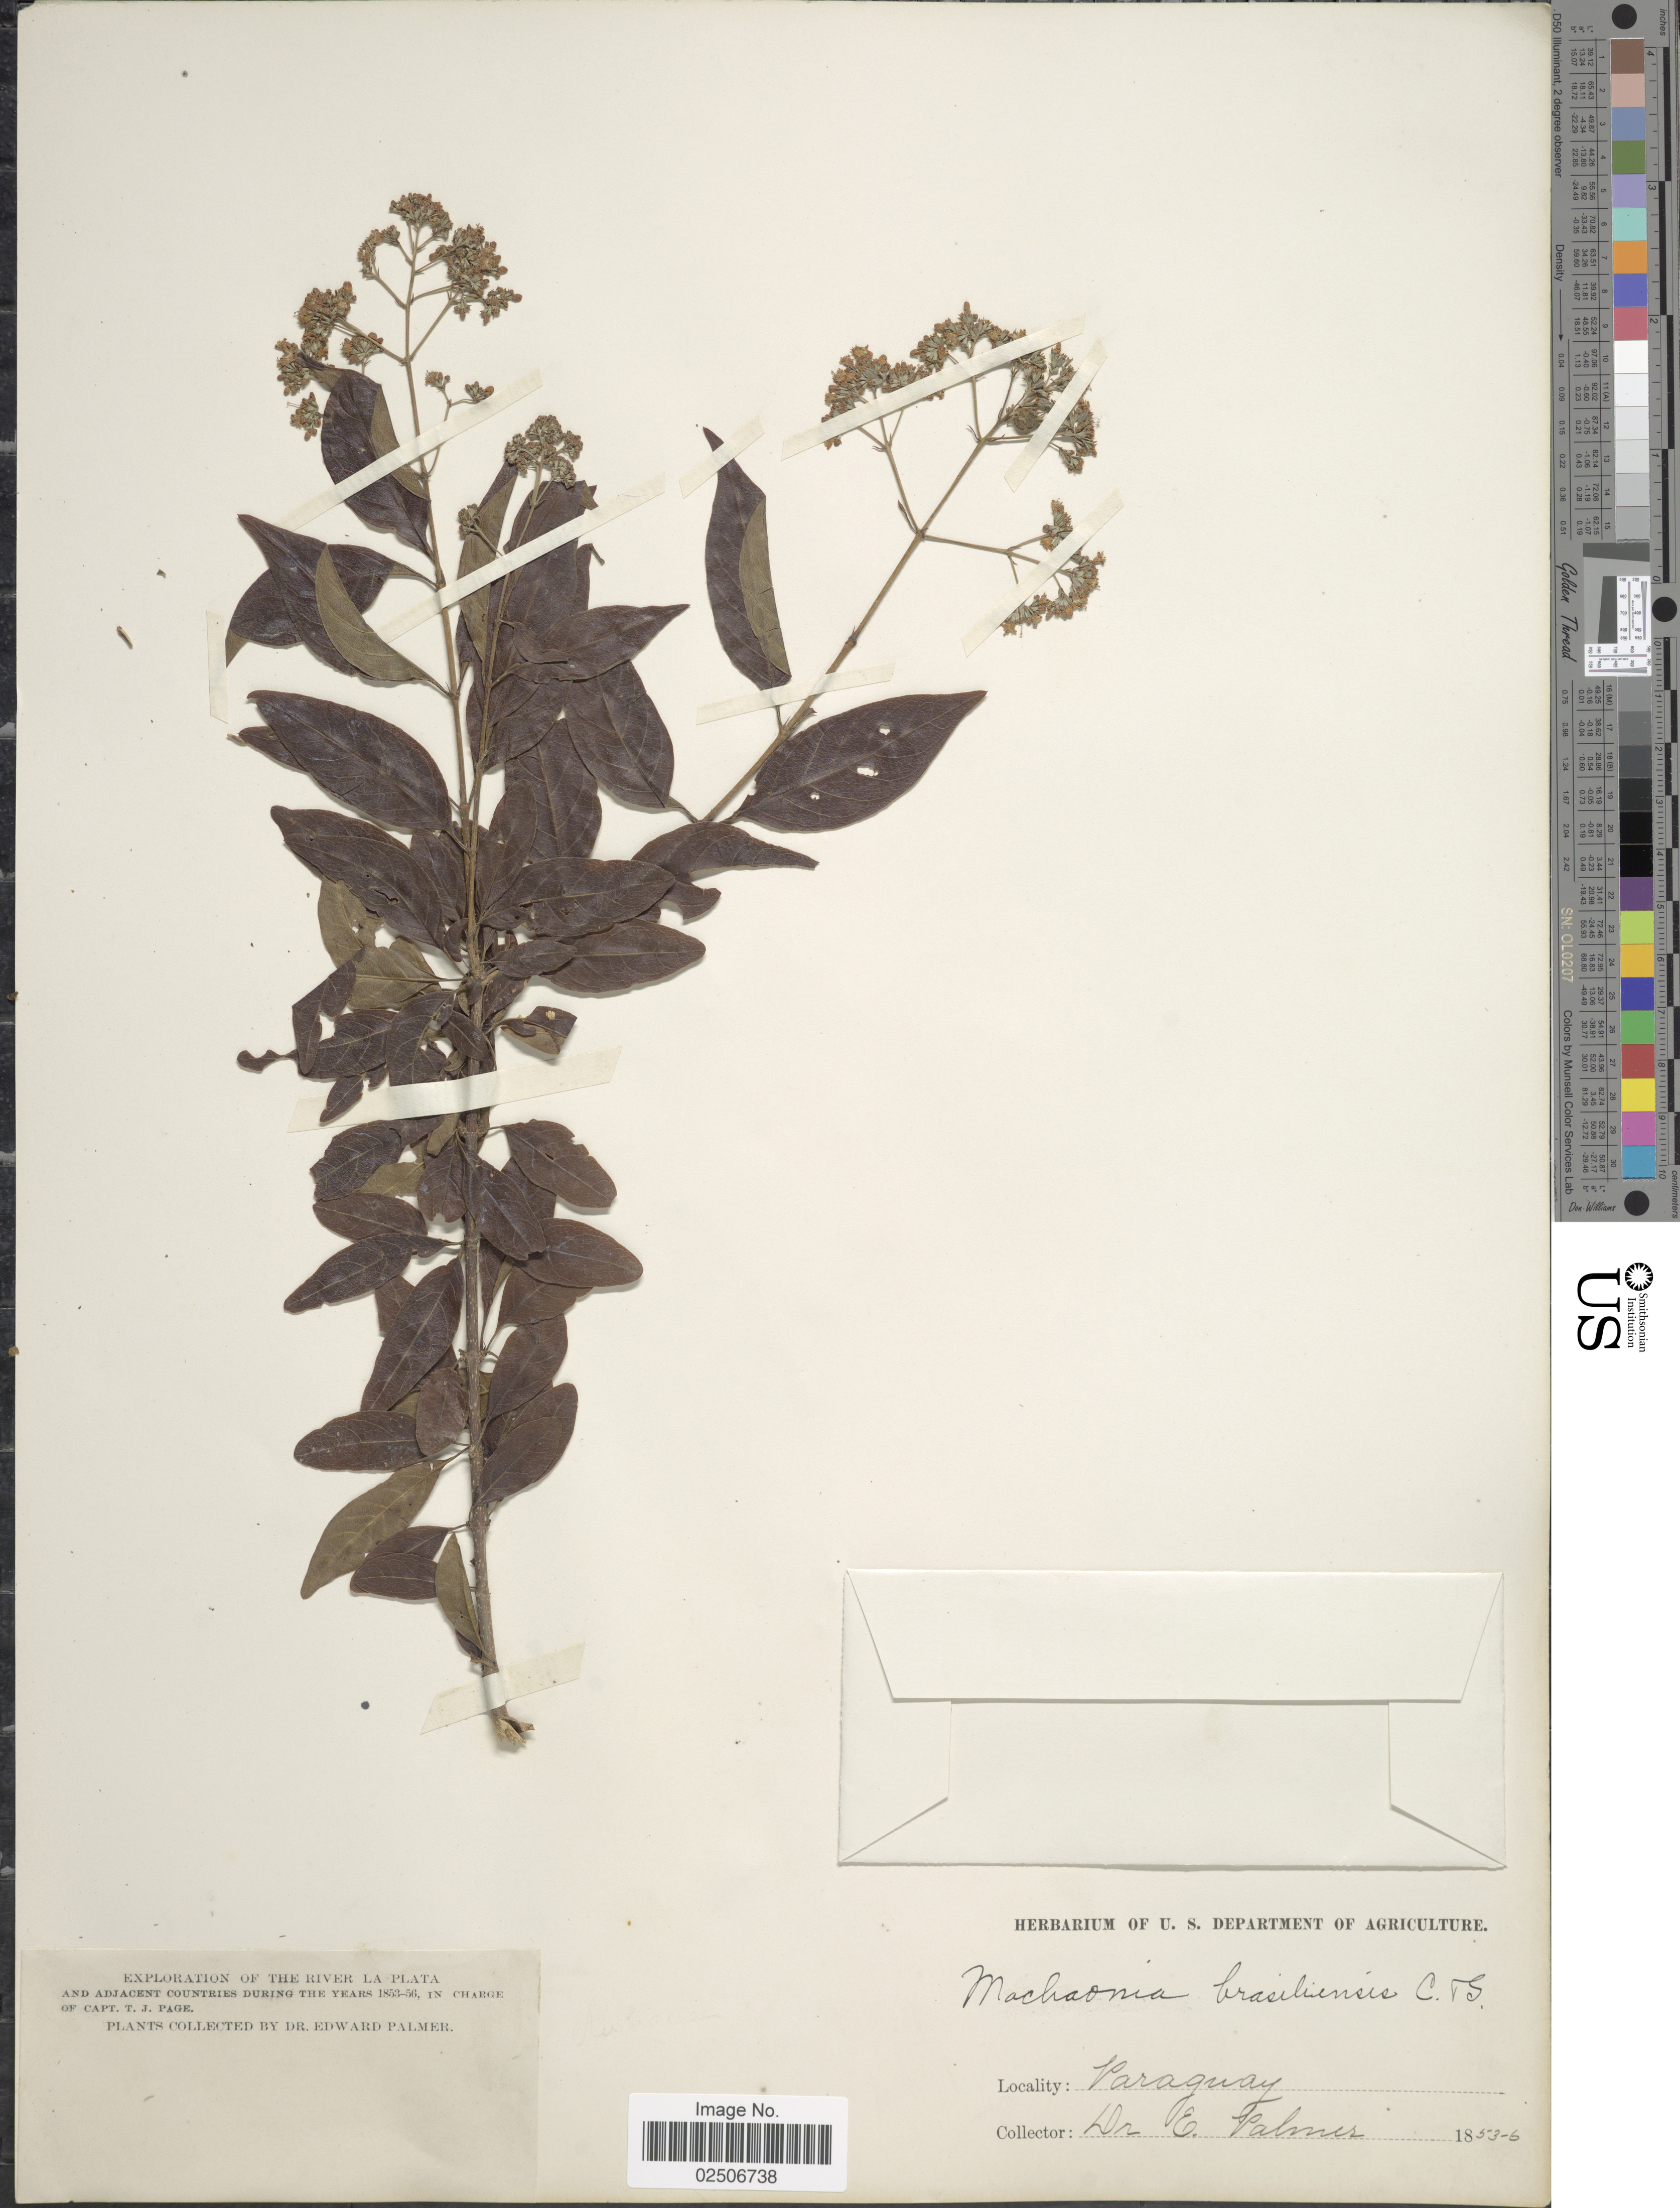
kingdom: Plantae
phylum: Tracheophyta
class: Magnoliopsida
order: Gentianales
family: Rubiaceae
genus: Machaonia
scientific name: Machaonia brasiliensis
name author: (Hoffmanns. ex Humb.) Cham. & Schltdl.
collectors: E. Palmer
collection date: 1853/1856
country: Paraguay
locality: River La Plata